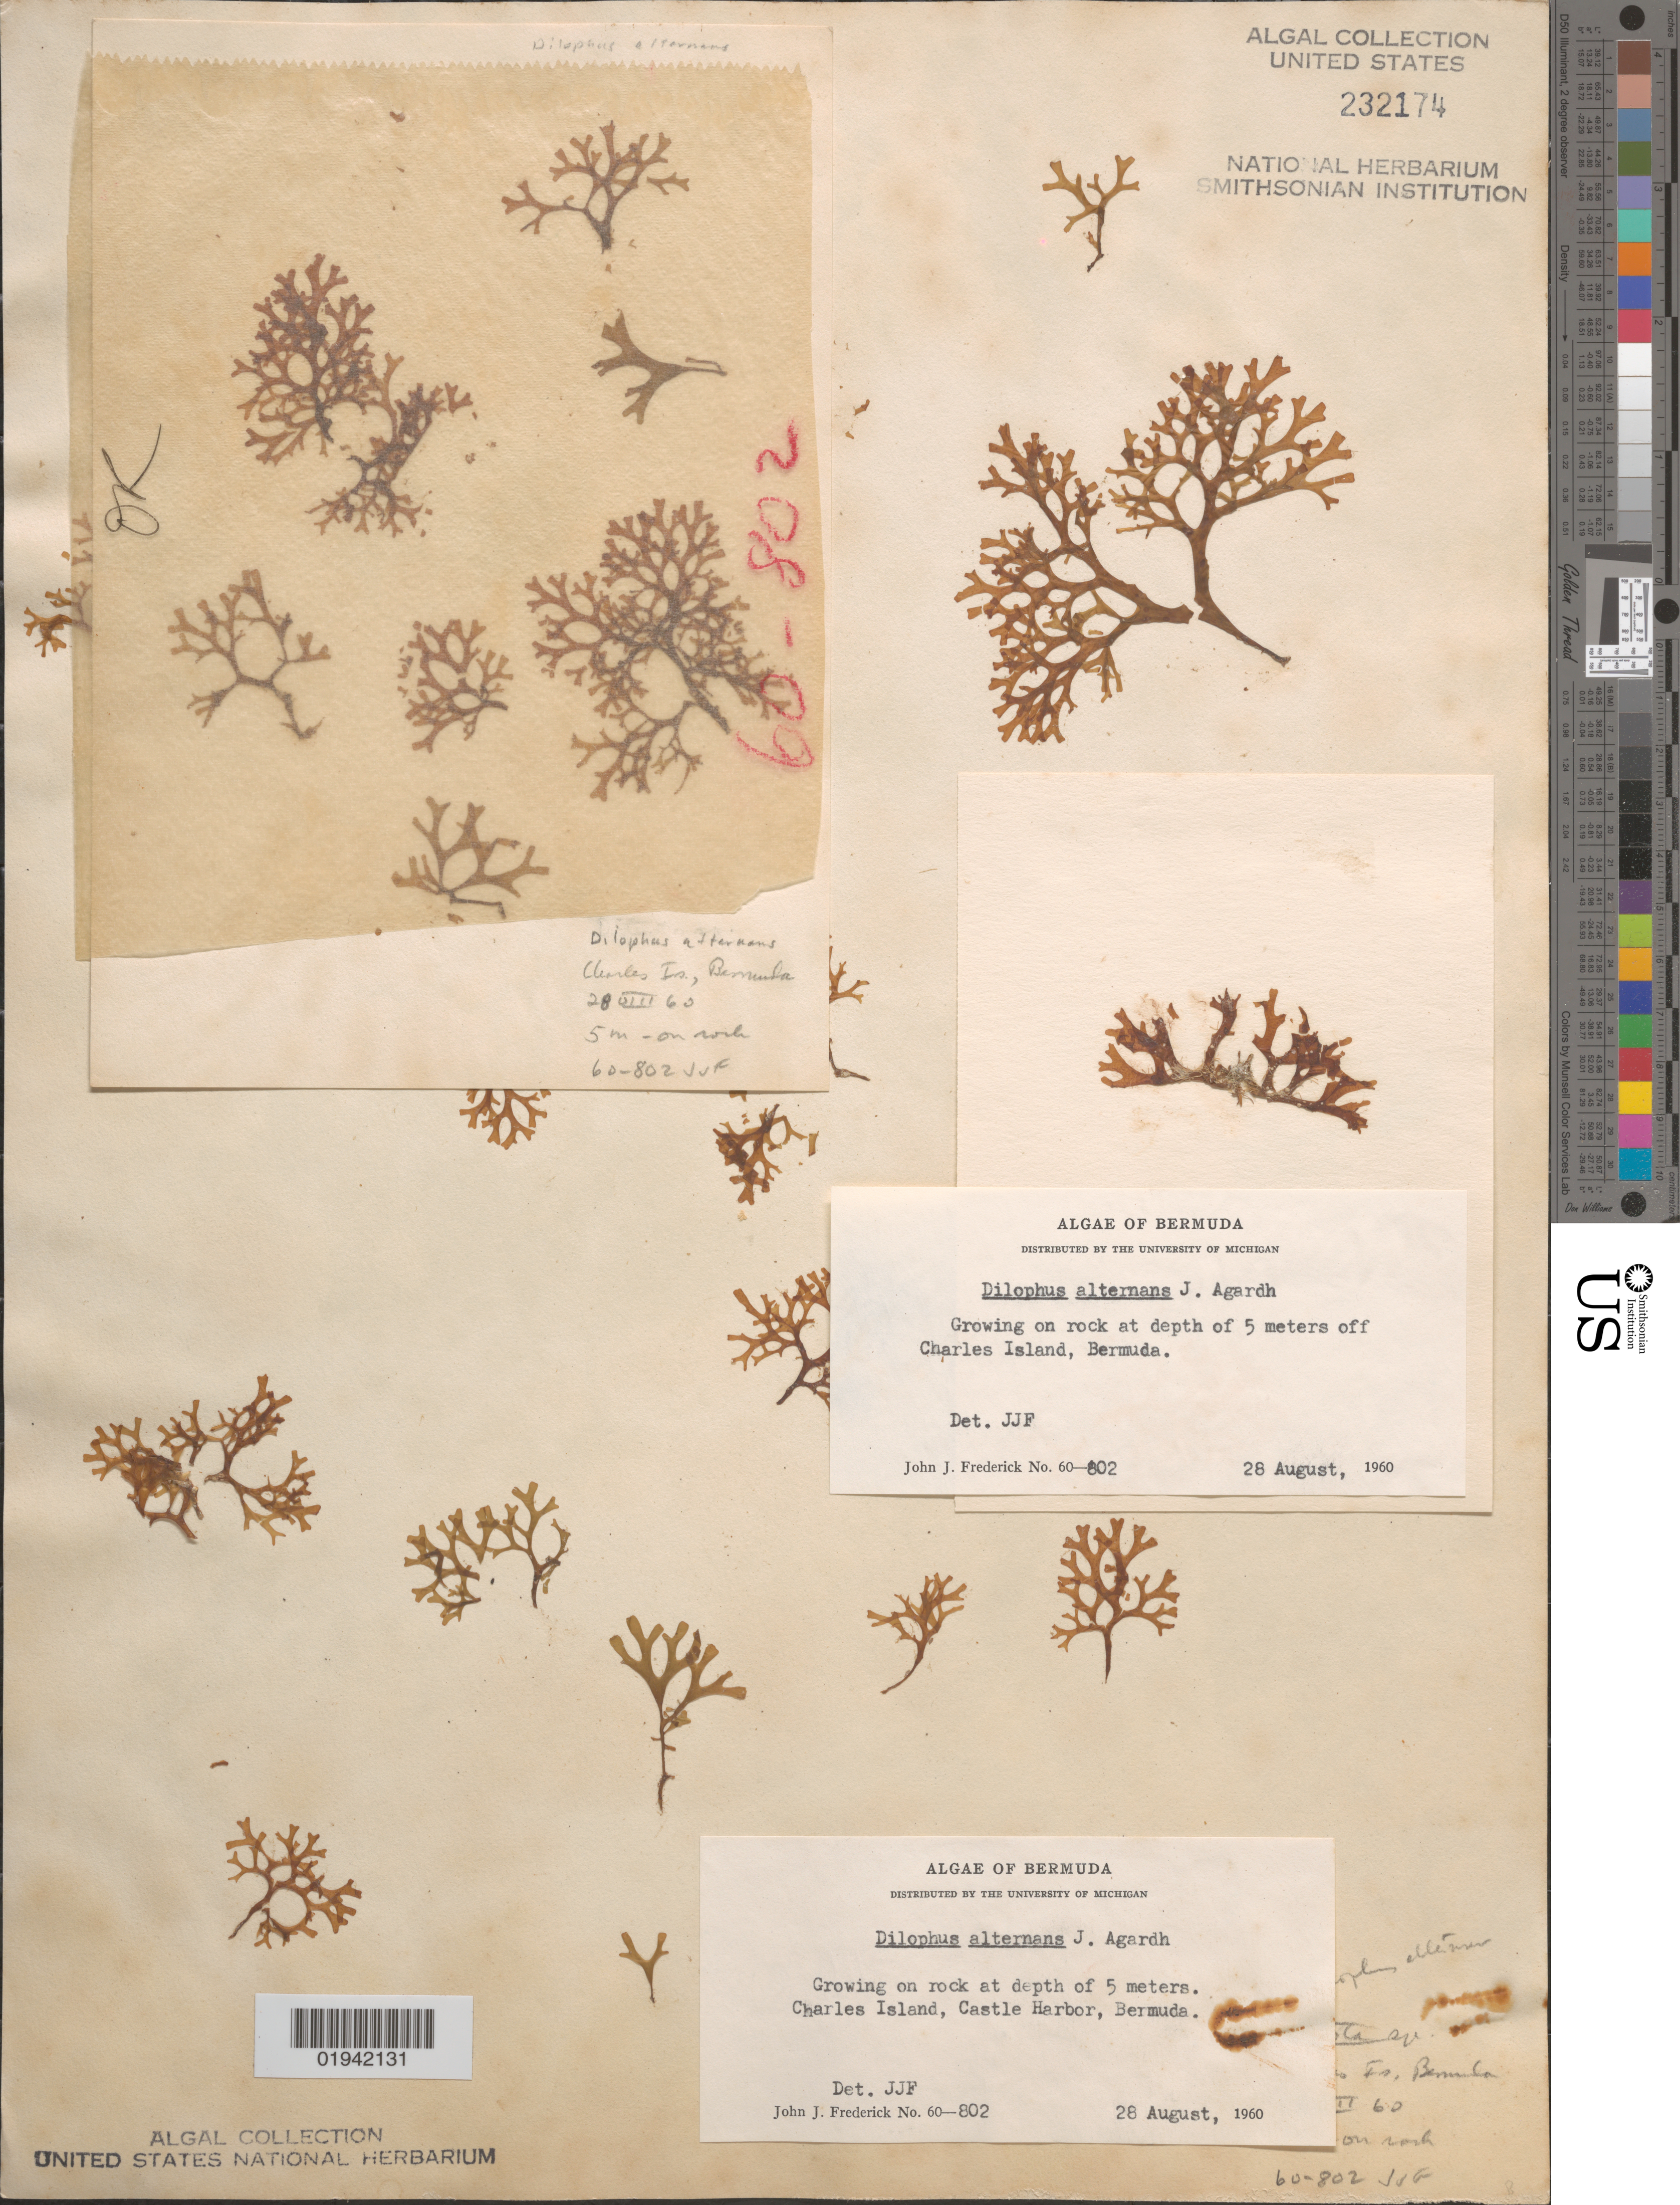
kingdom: Chromista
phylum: Ochrophyta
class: Phaeophyceae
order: Dictyotales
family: Dictyotaceae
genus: Dictyota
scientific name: Dictyota pinnatifida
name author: Kütz.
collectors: J. Frederick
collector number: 60-802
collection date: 1960-08-28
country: Bermuda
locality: Charles Island, Castle Harbor.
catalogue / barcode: US 232174